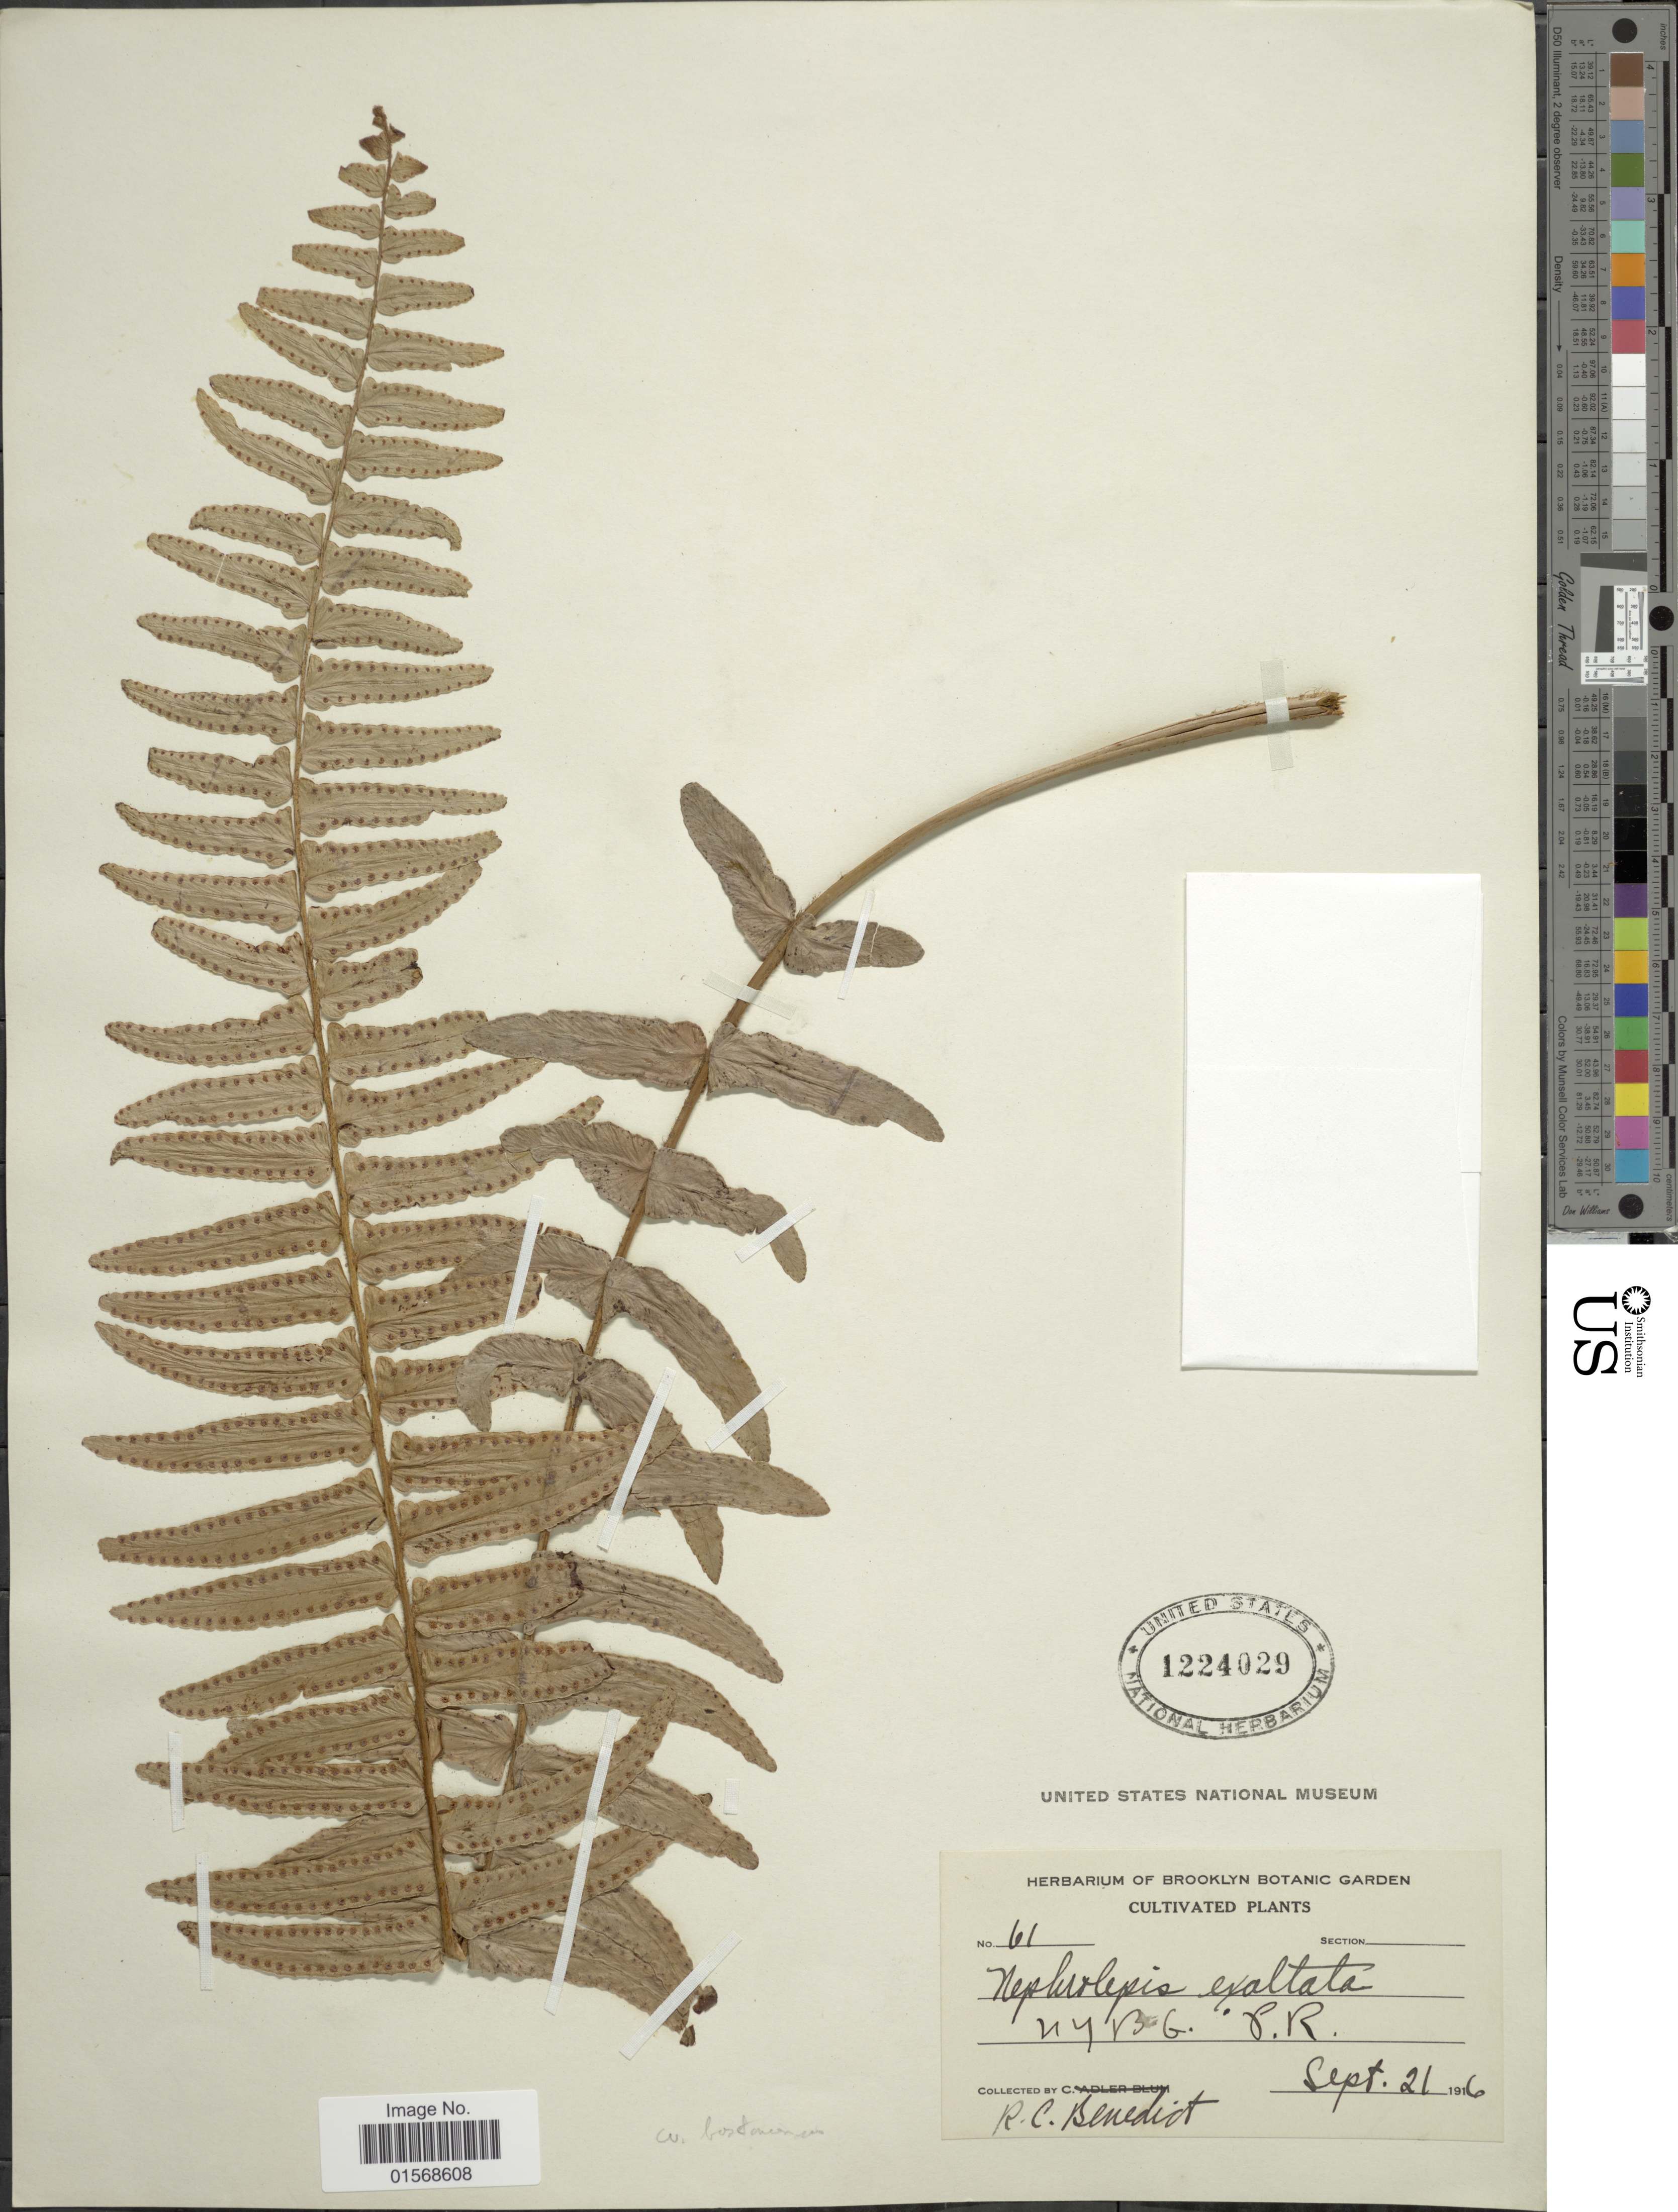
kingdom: Plantae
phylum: Tracheophyta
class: Polypodiopsida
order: Polypodiales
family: Nephrolepidaceae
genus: Nephrolepis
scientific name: Nephrolepis 'Bostoniensis typical'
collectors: R. C. Benedict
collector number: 61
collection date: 1916-09-21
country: United States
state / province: New York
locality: N.Y.B.G, P.R.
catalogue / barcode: US 1224029